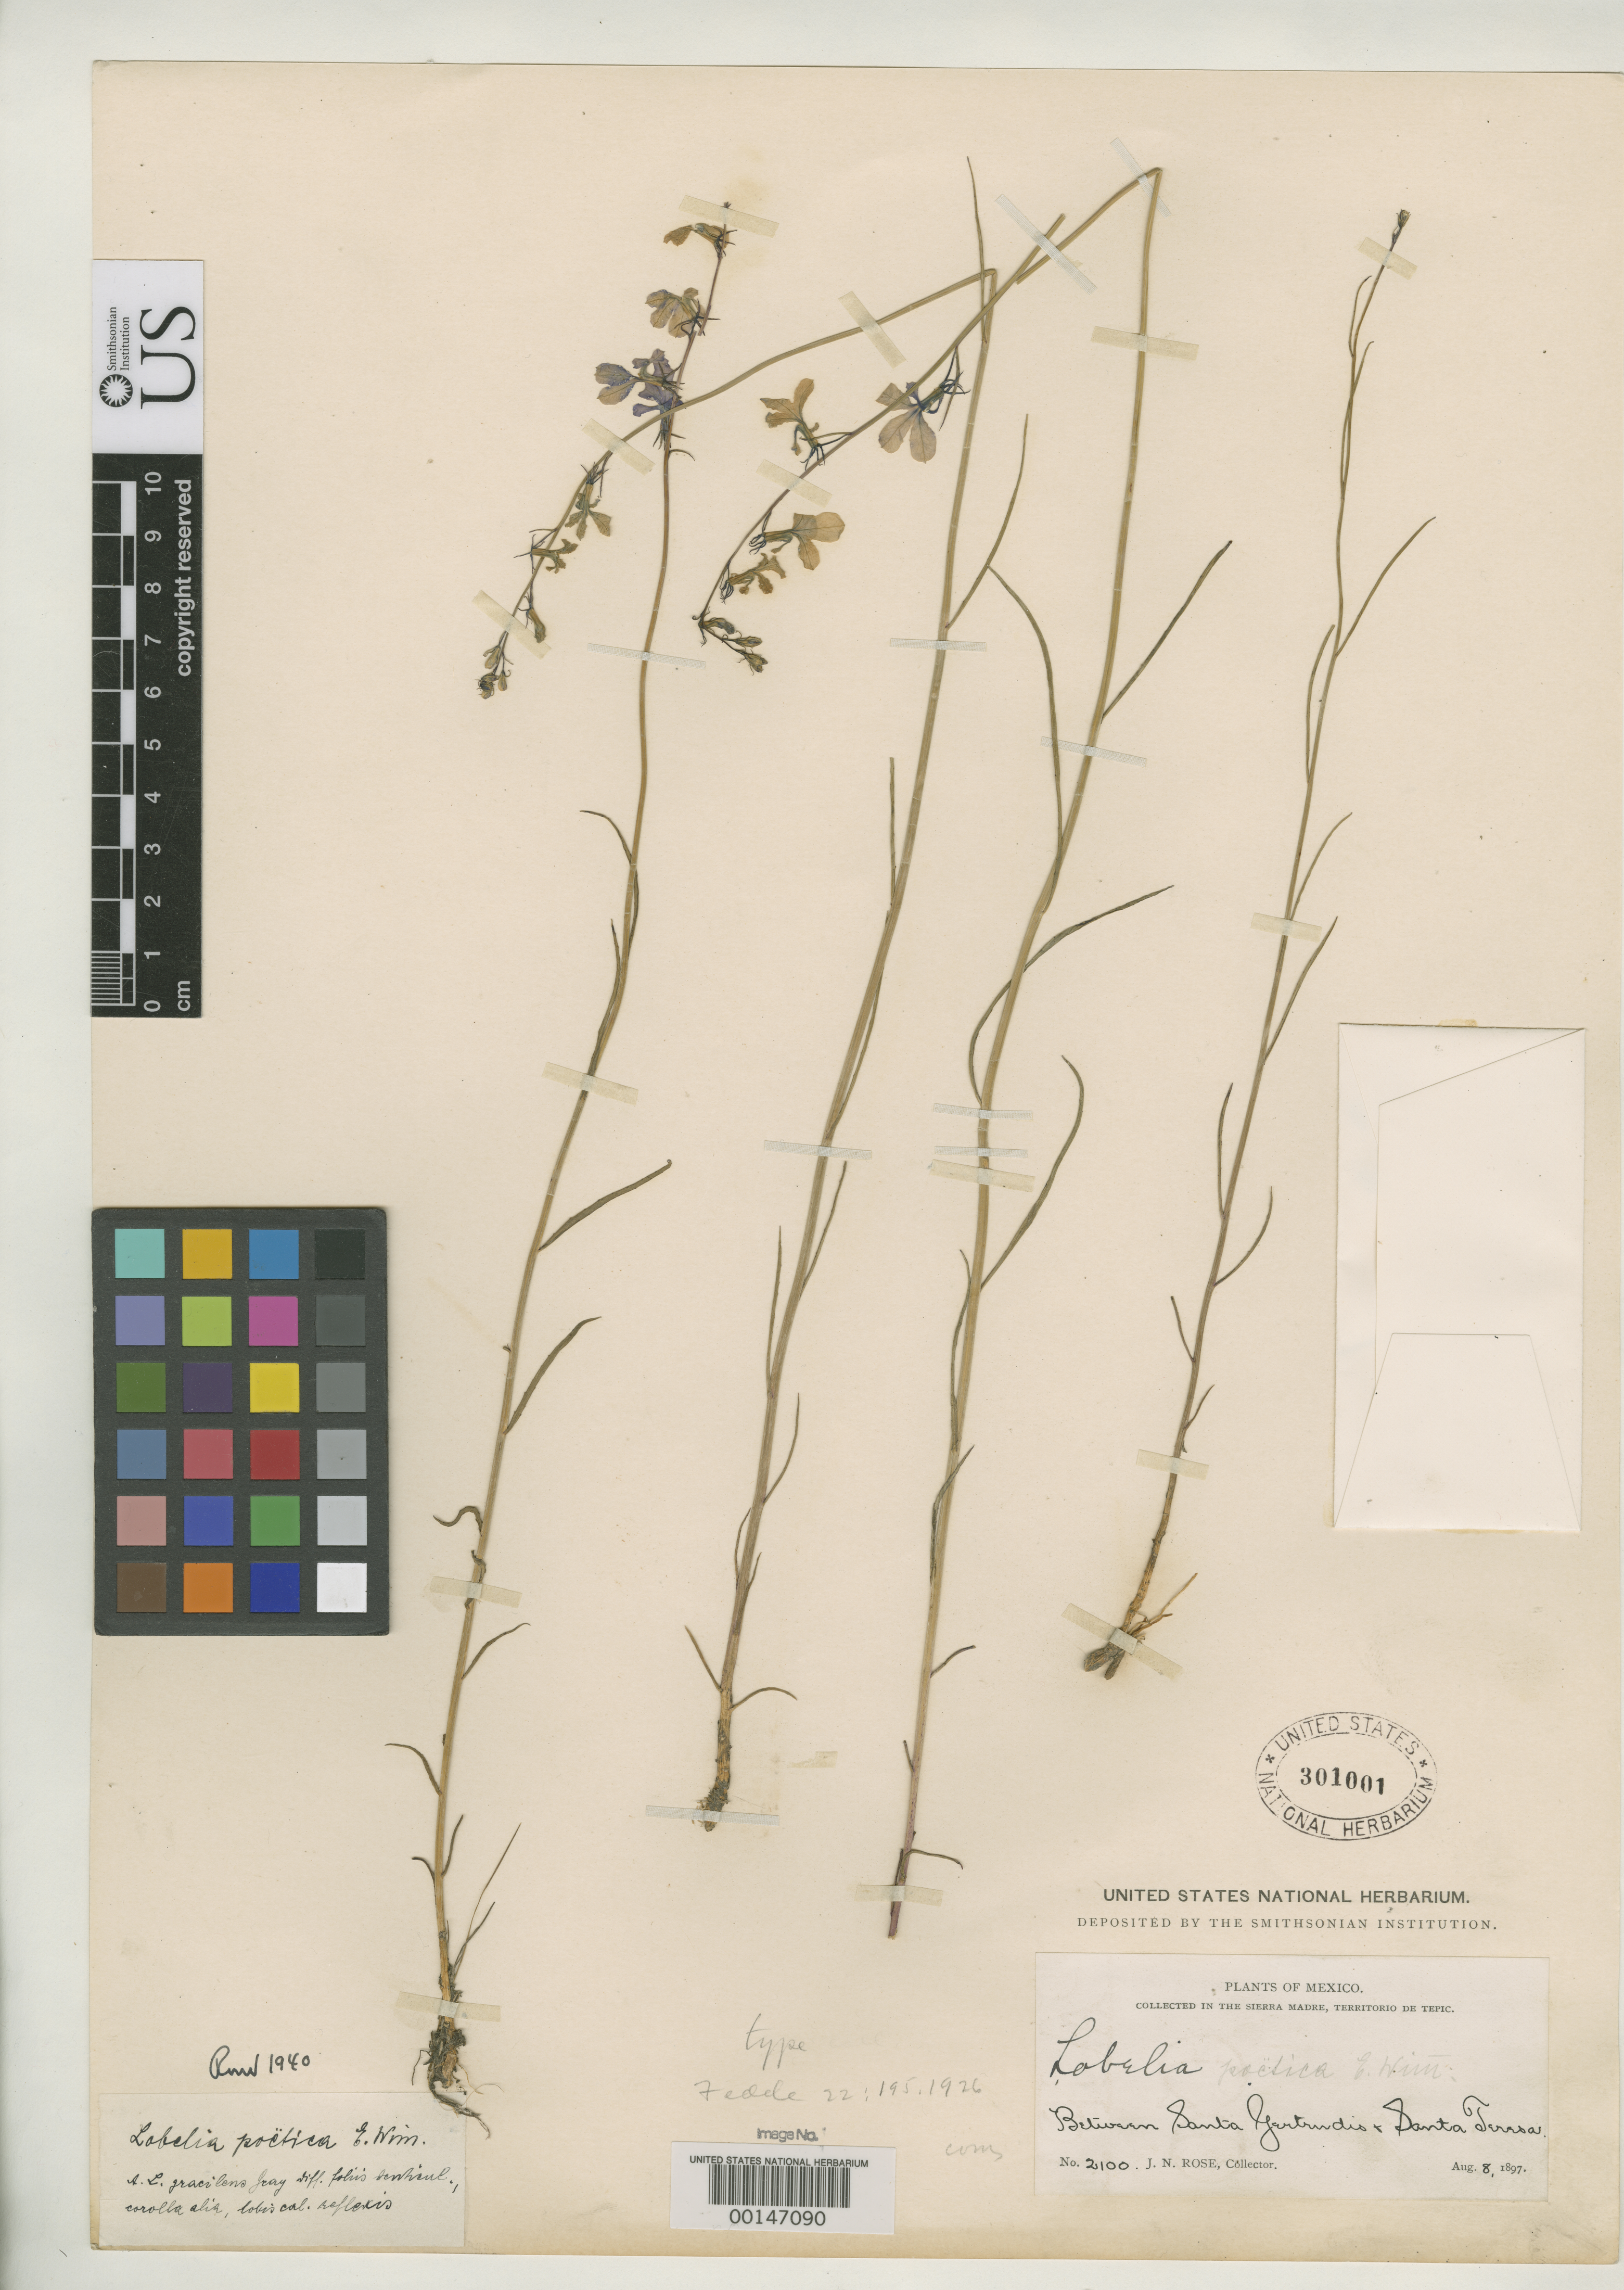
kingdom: Plantae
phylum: Tracheophyta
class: Magnoliopsida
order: Asterales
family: Campanulaceae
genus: Lobelia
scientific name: Lobelia poetica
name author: E. Wimm.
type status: Holotype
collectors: J. N. Rose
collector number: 2100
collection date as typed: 08 Aug 1897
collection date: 1897-08-08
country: Mexico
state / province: Nayarit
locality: Sierra Madre, Tepic Terr., between Santa Gertrudis and Santa Teresa.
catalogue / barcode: US 301001